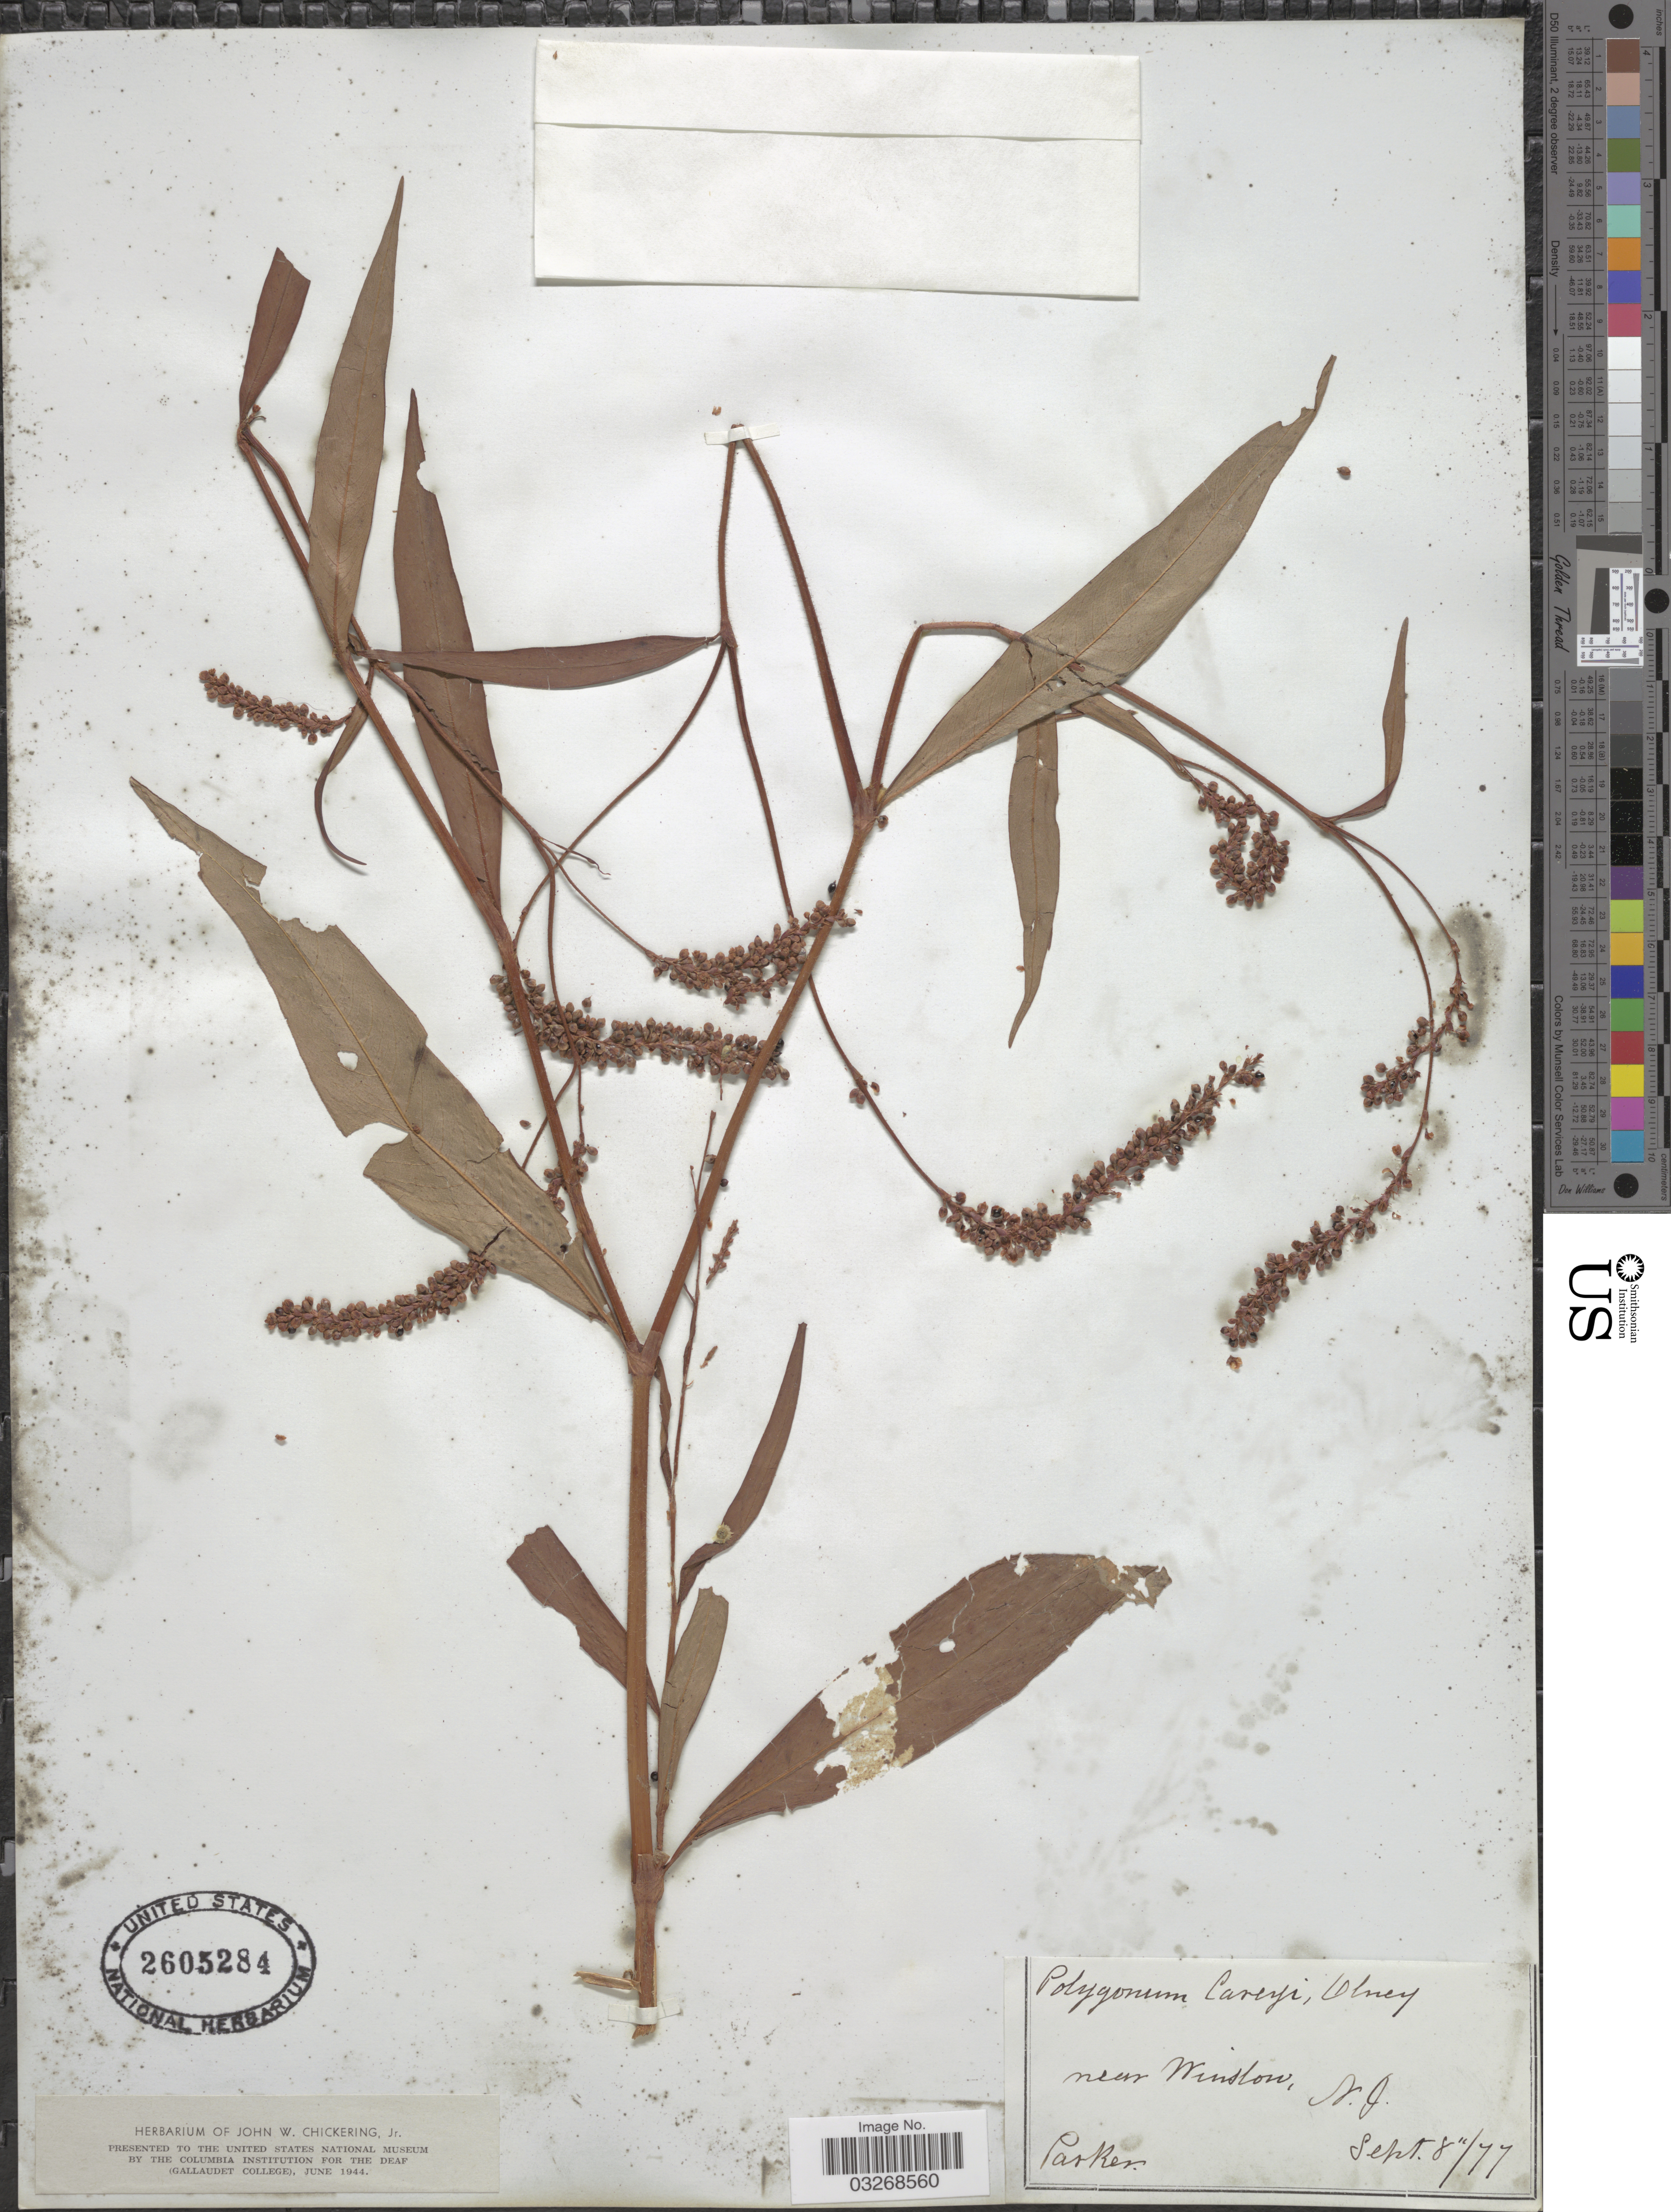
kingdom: Plantae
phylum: Tracheophyta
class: Magnoliopsida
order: Caryophyllales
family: Polygonaceae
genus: Persicaria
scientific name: Persicaria careyi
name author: (Olney) Greene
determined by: Atha, D. E.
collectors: -. Parker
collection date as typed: Transcribed d/m/y: 8/9/77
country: United States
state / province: New Jersey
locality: Near Winslow.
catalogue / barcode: US 2603284